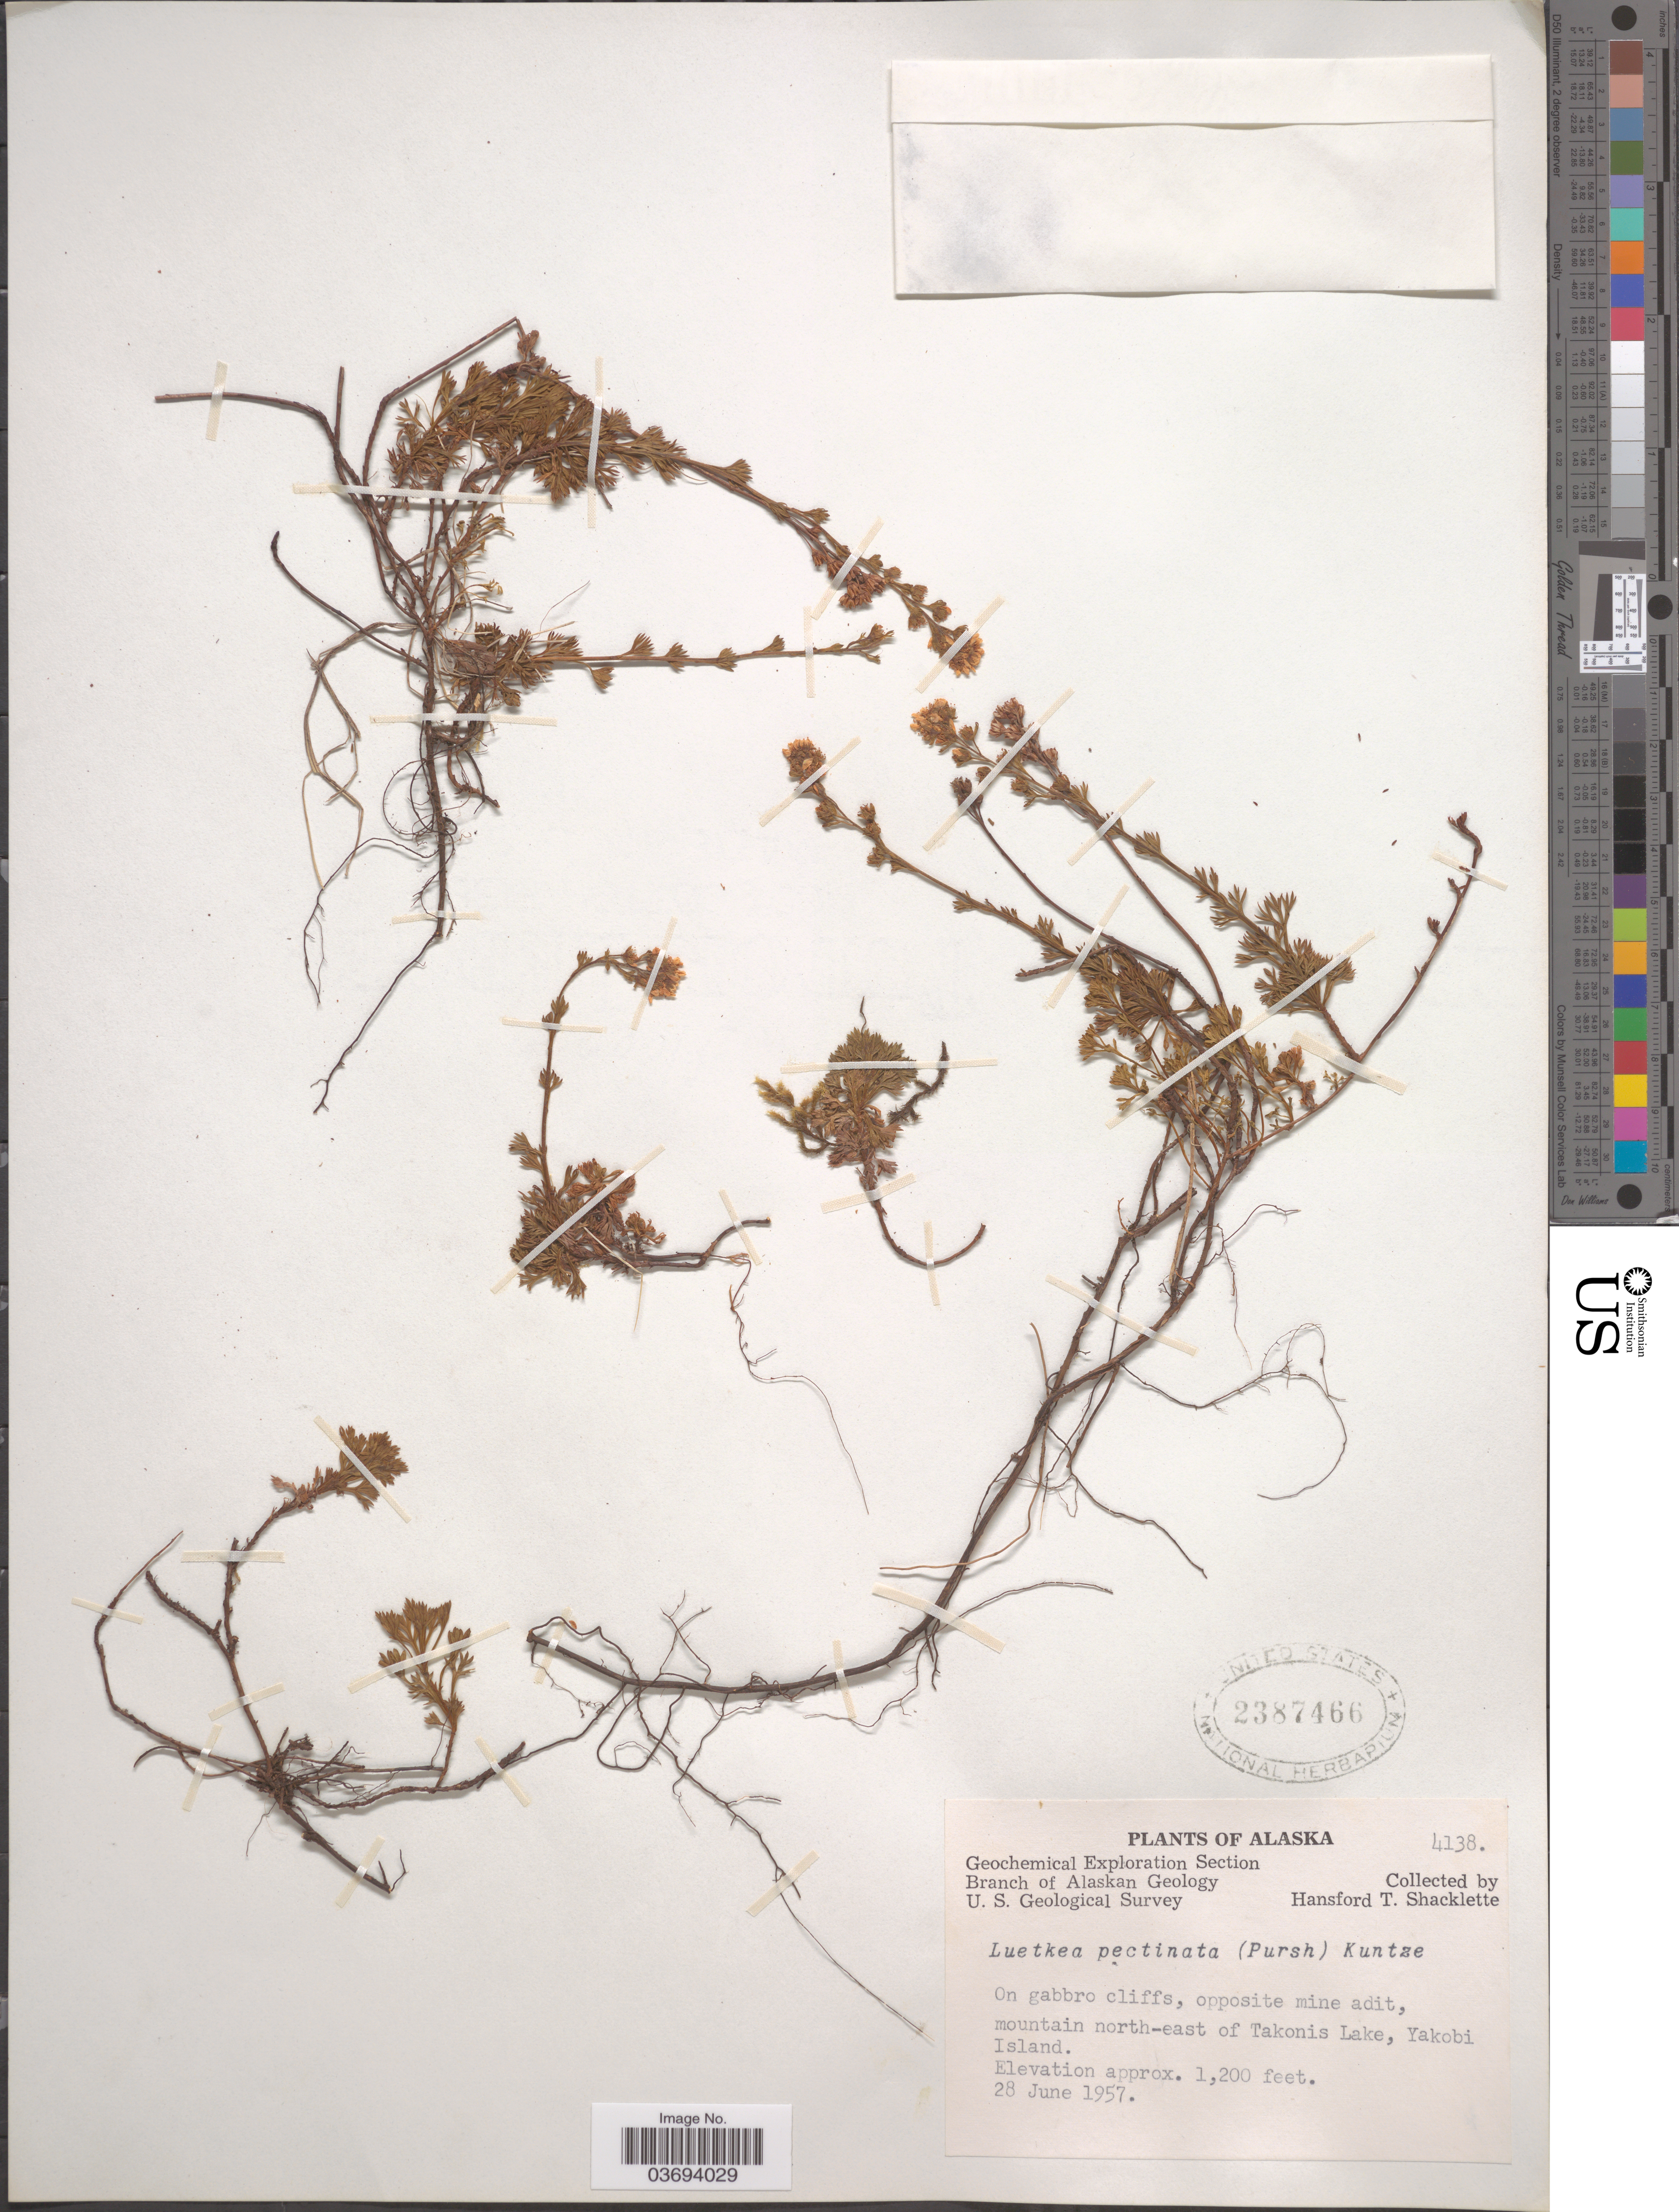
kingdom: Plantae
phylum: Tracheophyta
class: Magnoliopsida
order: Rosales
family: Rosaceae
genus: Luetkea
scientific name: Luetkea pectinata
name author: (Pursh) Kuntze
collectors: H. Shacklette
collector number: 4138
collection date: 1957-06-28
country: United States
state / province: Alaska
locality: Opposite mine adit, mountain, north-east of Takonis Lake, Yakobi Island.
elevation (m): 366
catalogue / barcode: US 2387466